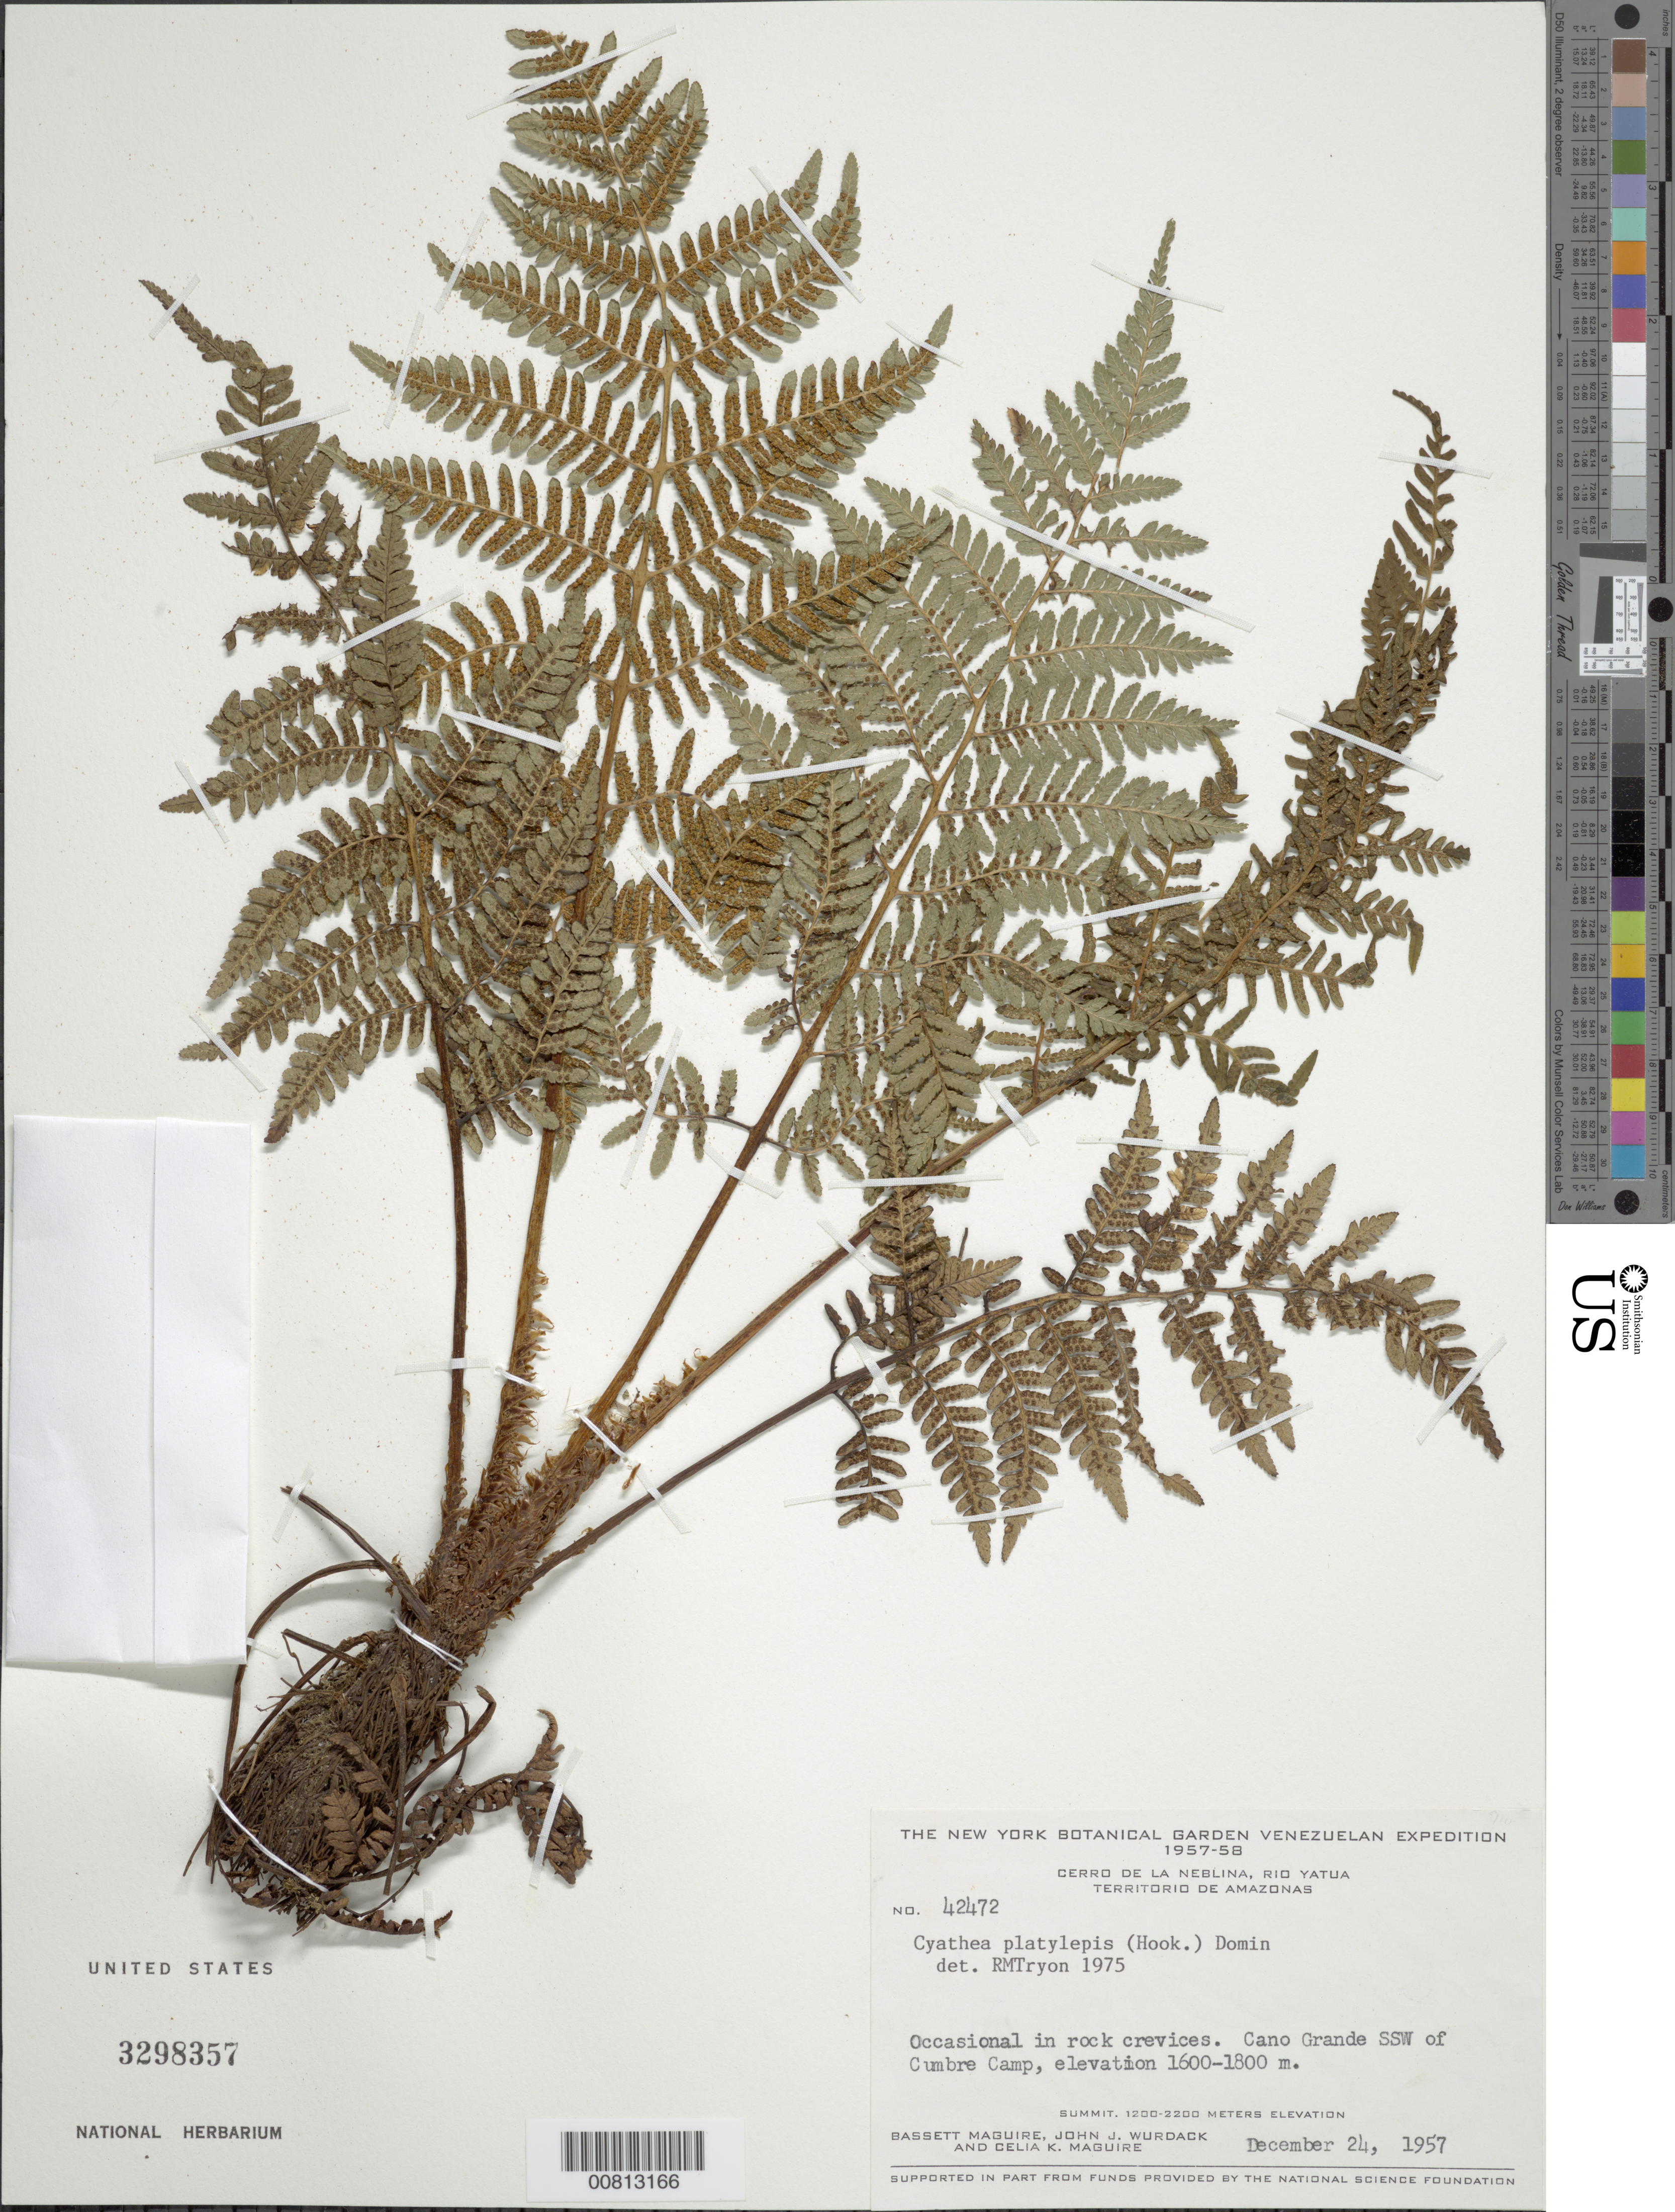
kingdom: Plantae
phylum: Tracheophyta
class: Polypodiopsida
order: Cyatheales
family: Cyatheaceae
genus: Cyathea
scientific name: Cyathea platylepis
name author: (Hook.) Domin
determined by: Tryon, Rolla M., Jr.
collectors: B. Maguire, J. J. Wurdack & C. K. Maguire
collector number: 42472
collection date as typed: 24-Dec-57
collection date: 1957-12-24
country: Venezuela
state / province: Amazonas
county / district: Río Negro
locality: Cerro de la Neblina, Río Yatua, Caño Grande SSW of Cumbre Camp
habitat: In rock crevices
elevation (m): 1600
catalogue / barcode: US 3298357